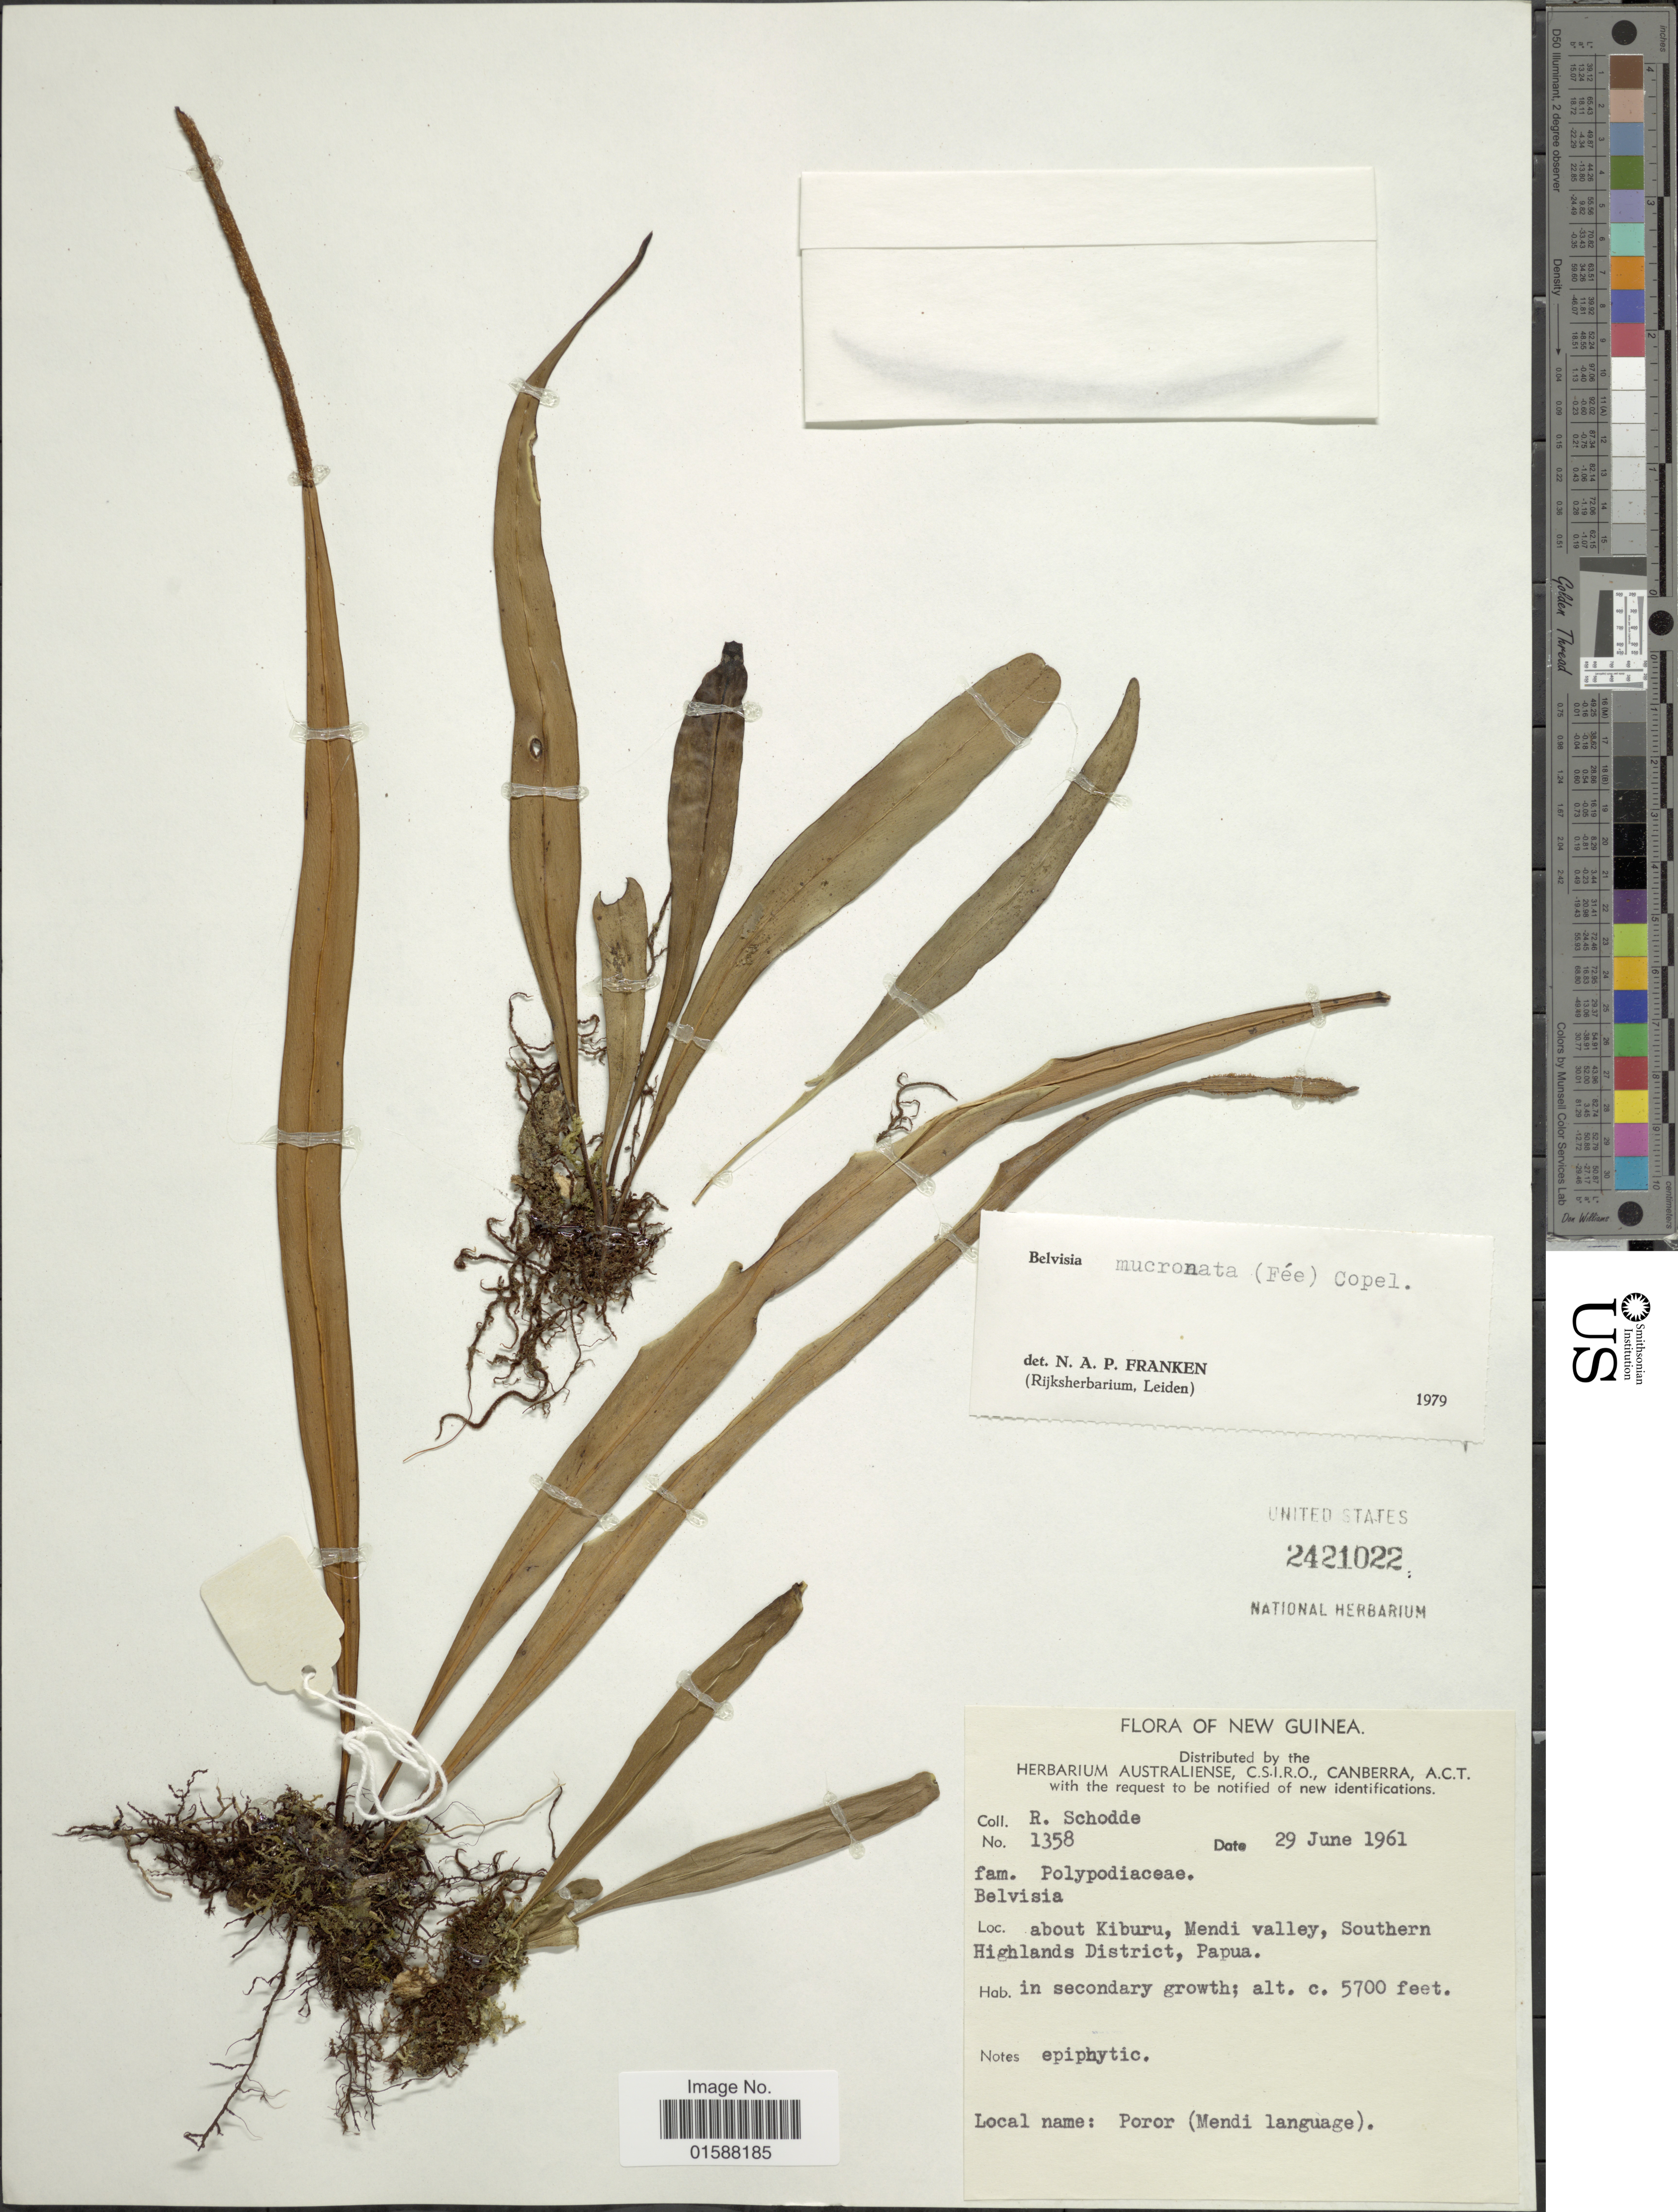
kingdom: Plantae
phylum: Tracheophyta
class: Polypodiopsida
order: Polypodiales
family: Polypodiaceae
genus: Lepisorus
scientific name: Lepisorus mucronatus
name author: (Fée) Li S. Wang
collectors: R. Schodde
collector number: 1358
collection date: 1961-06-29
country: Papua New Guinea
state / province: Southern Highlands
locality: New Guinea. About Kiburu, Mendi Valley, Papua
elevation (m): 1737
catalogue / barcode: US 2421022